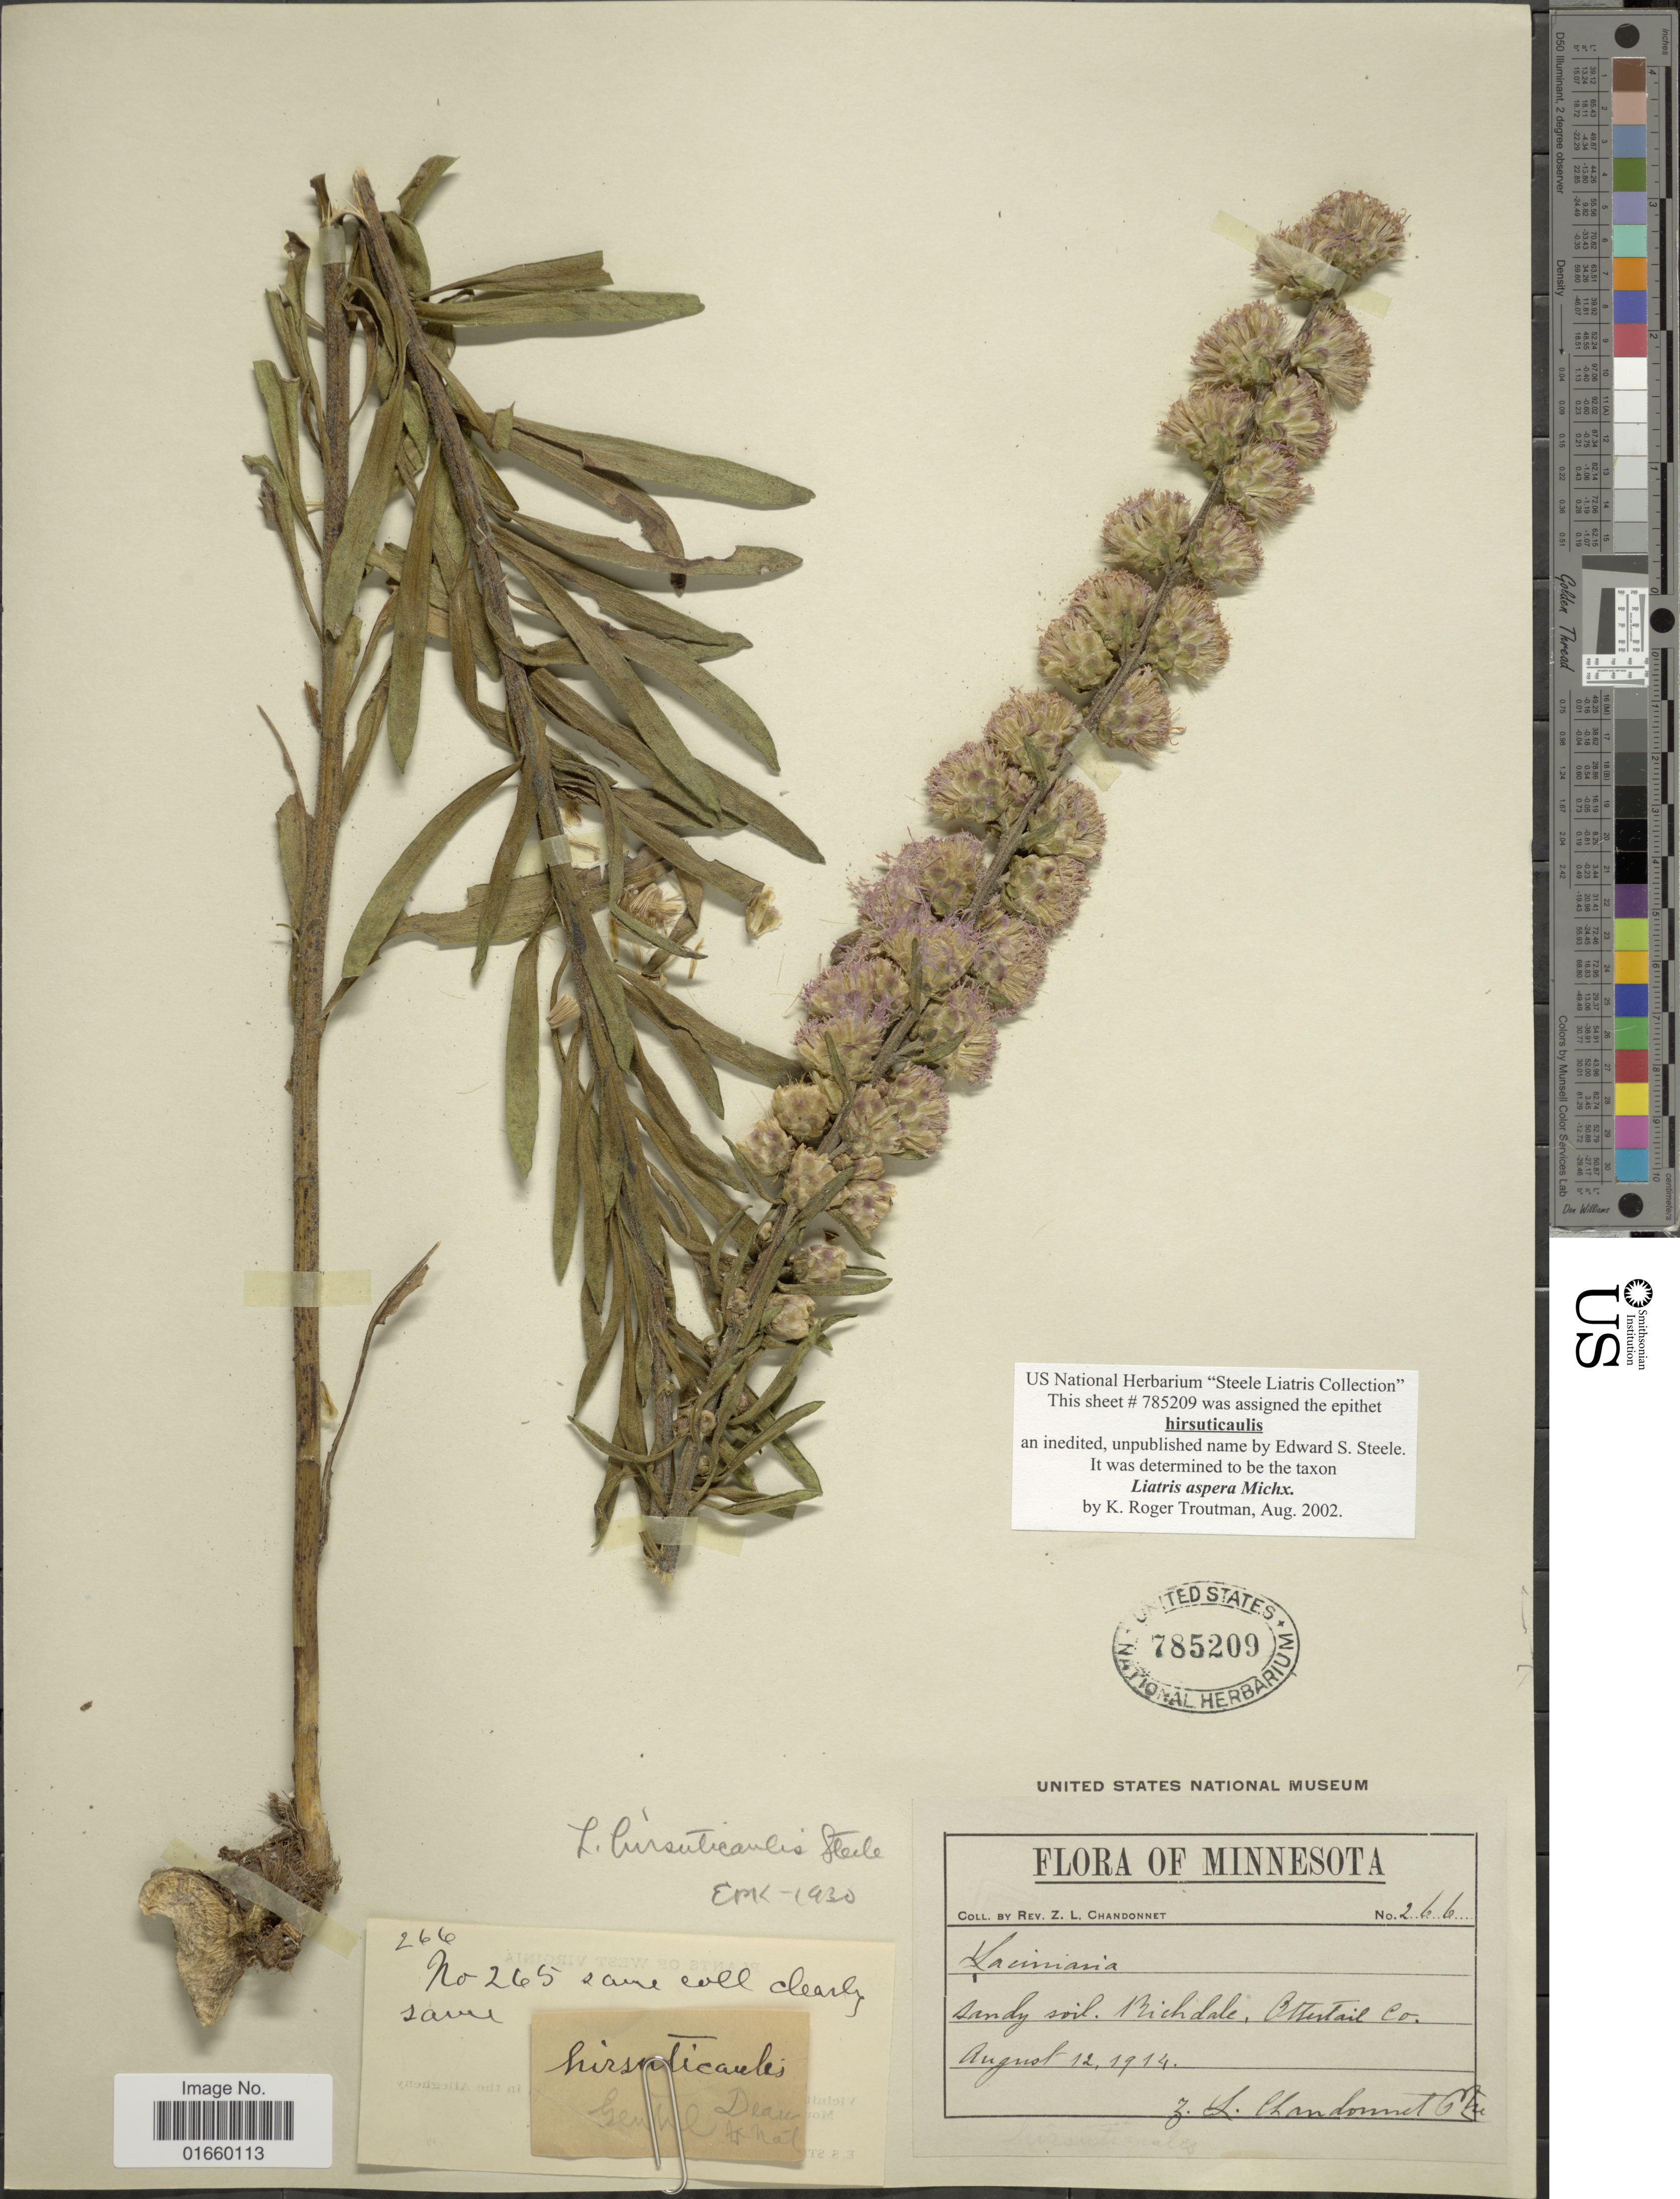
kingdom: Plantae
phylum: Tracheophyta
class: Magnoliopsida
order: Asterales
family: Asteraceae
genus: Liatris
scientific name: Liatris aspera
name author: Michx.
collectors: Z. Chandonnet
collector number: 266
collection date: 1914-08-12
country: United States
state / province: Minnesota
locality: Richdale, Ottertail Co.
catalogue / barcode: US 785209